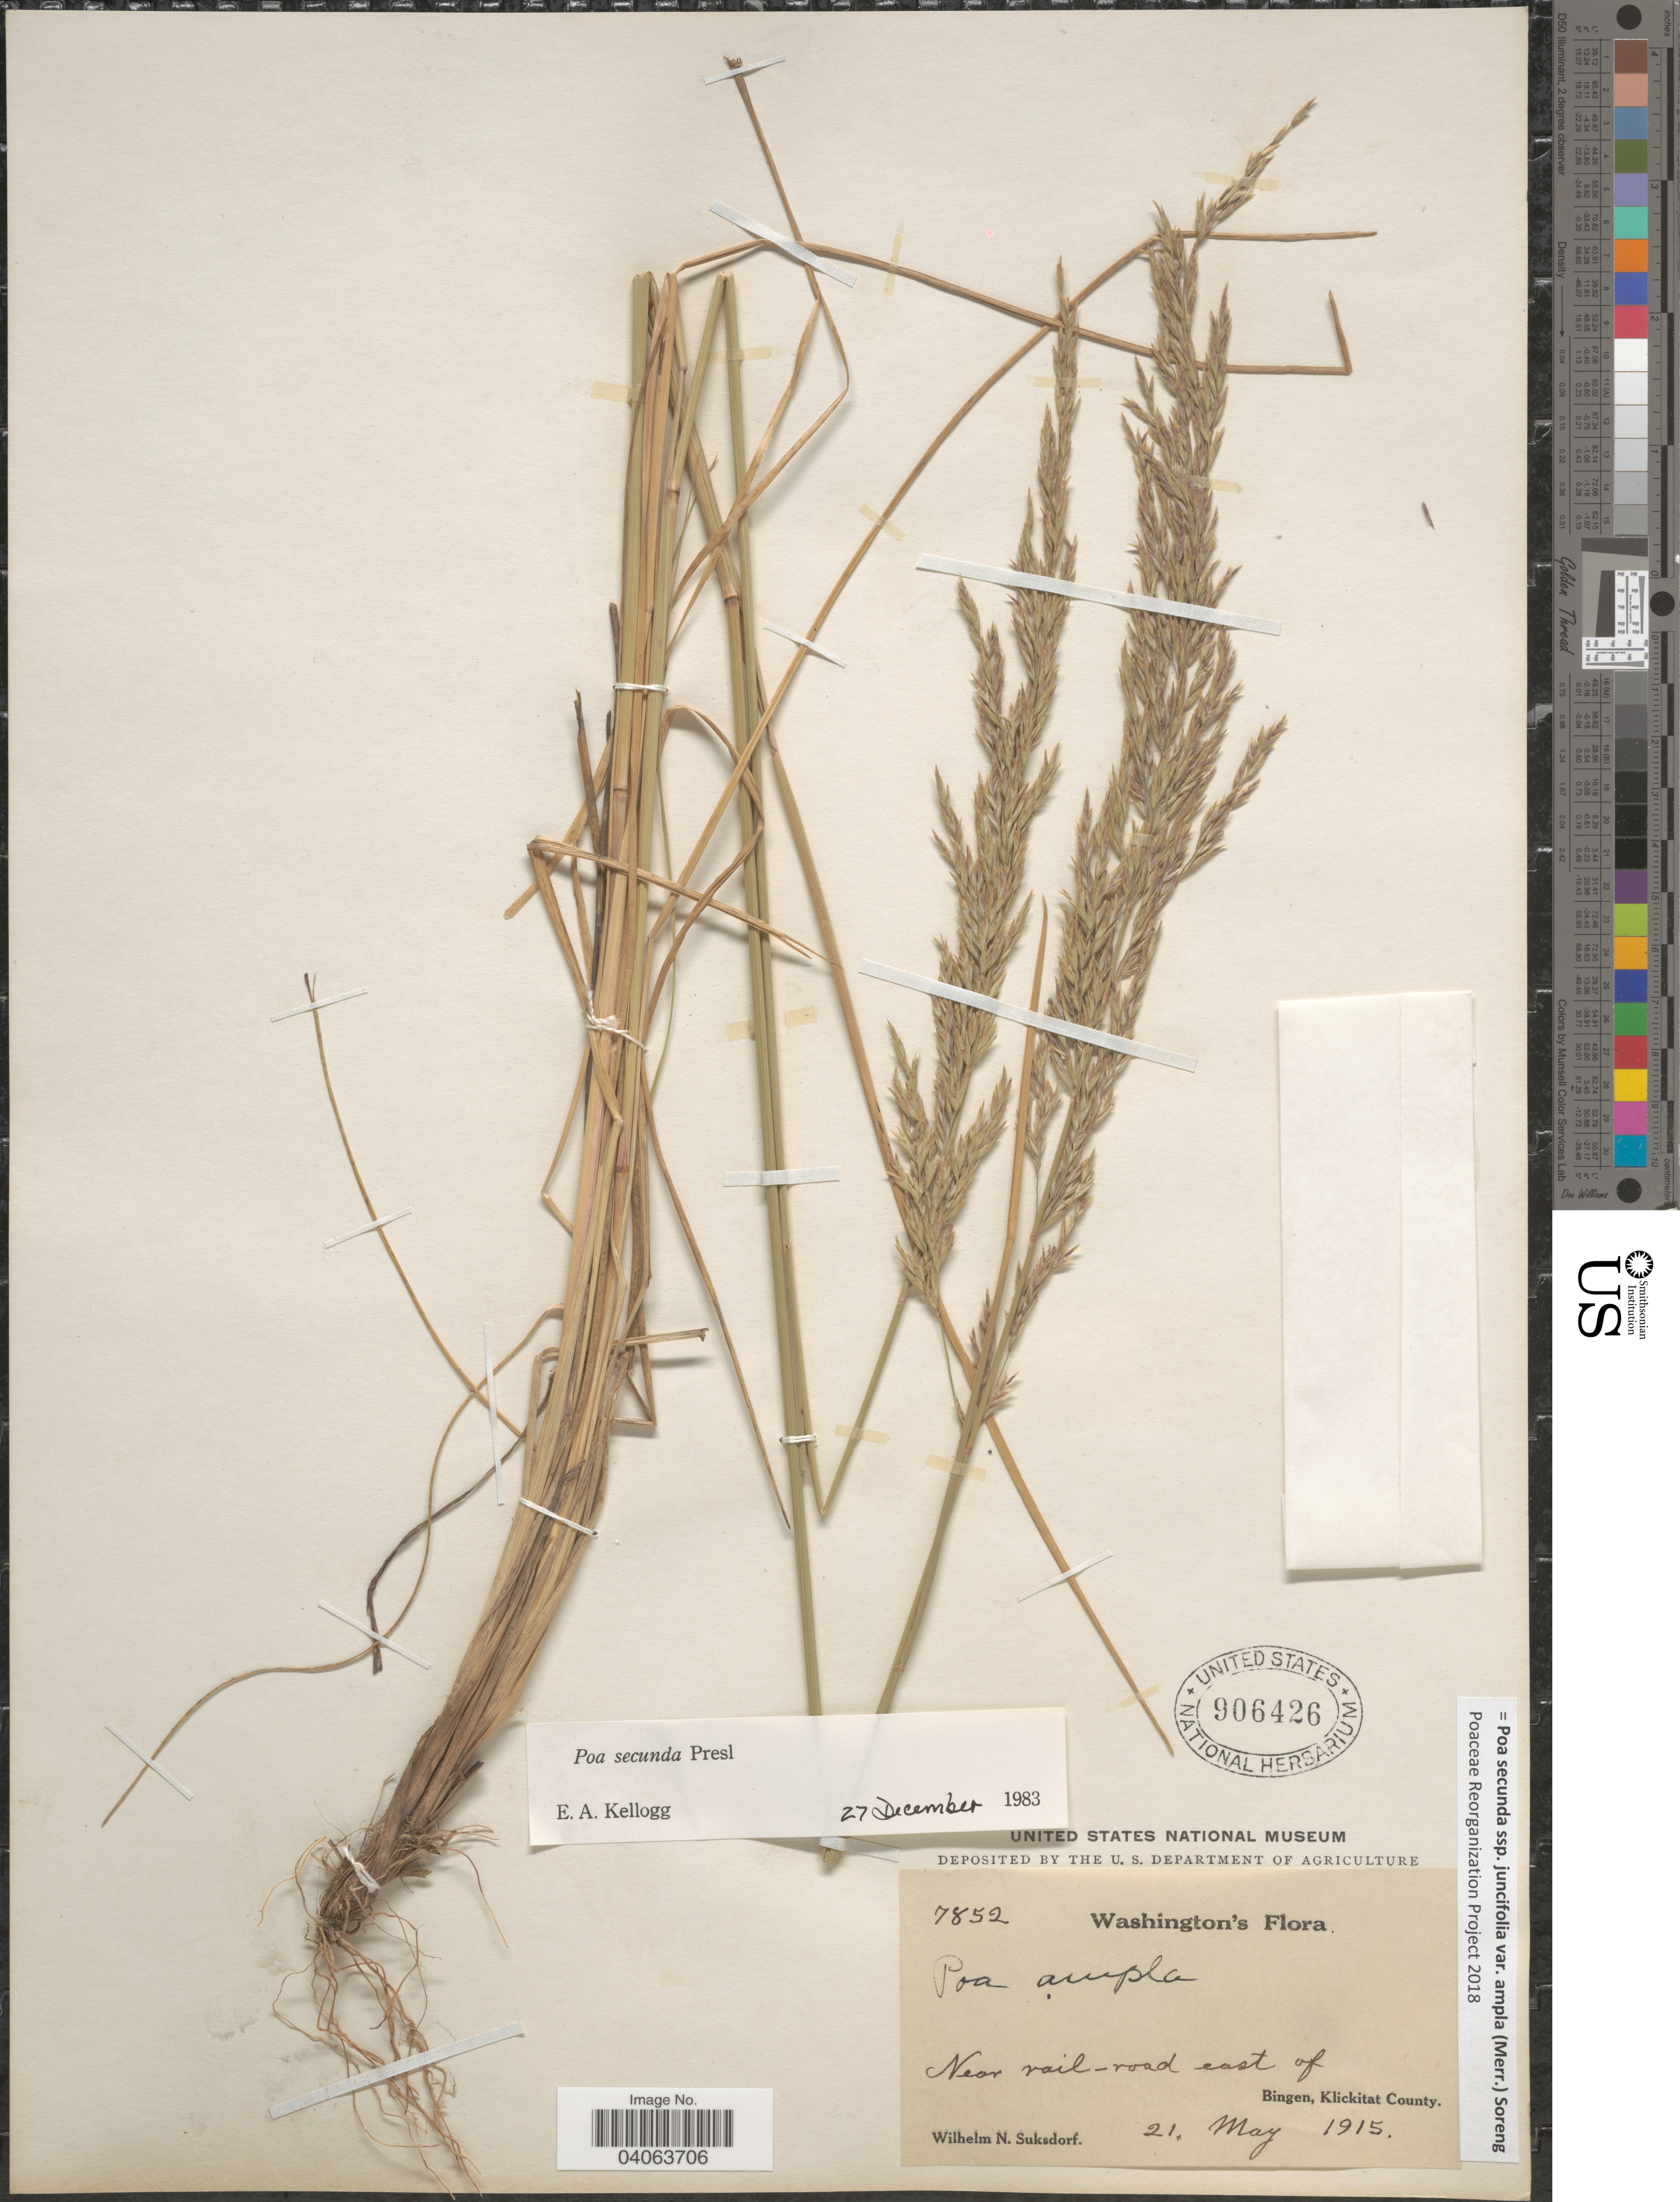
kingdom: Plantae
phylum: Tracheophyta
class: Liliopsida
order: Poales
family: Poaceae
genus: Poa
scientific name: Poa secunda subsp. juncifolia var. ampla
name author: (Merr.) Soreng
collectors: W. N. Suksdorf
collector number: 7852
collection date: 1915-05-21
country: United States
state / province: Washington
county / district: Klickitat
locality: Near rail-road east of Bingen, Klickitat County.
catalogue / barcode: US 906426